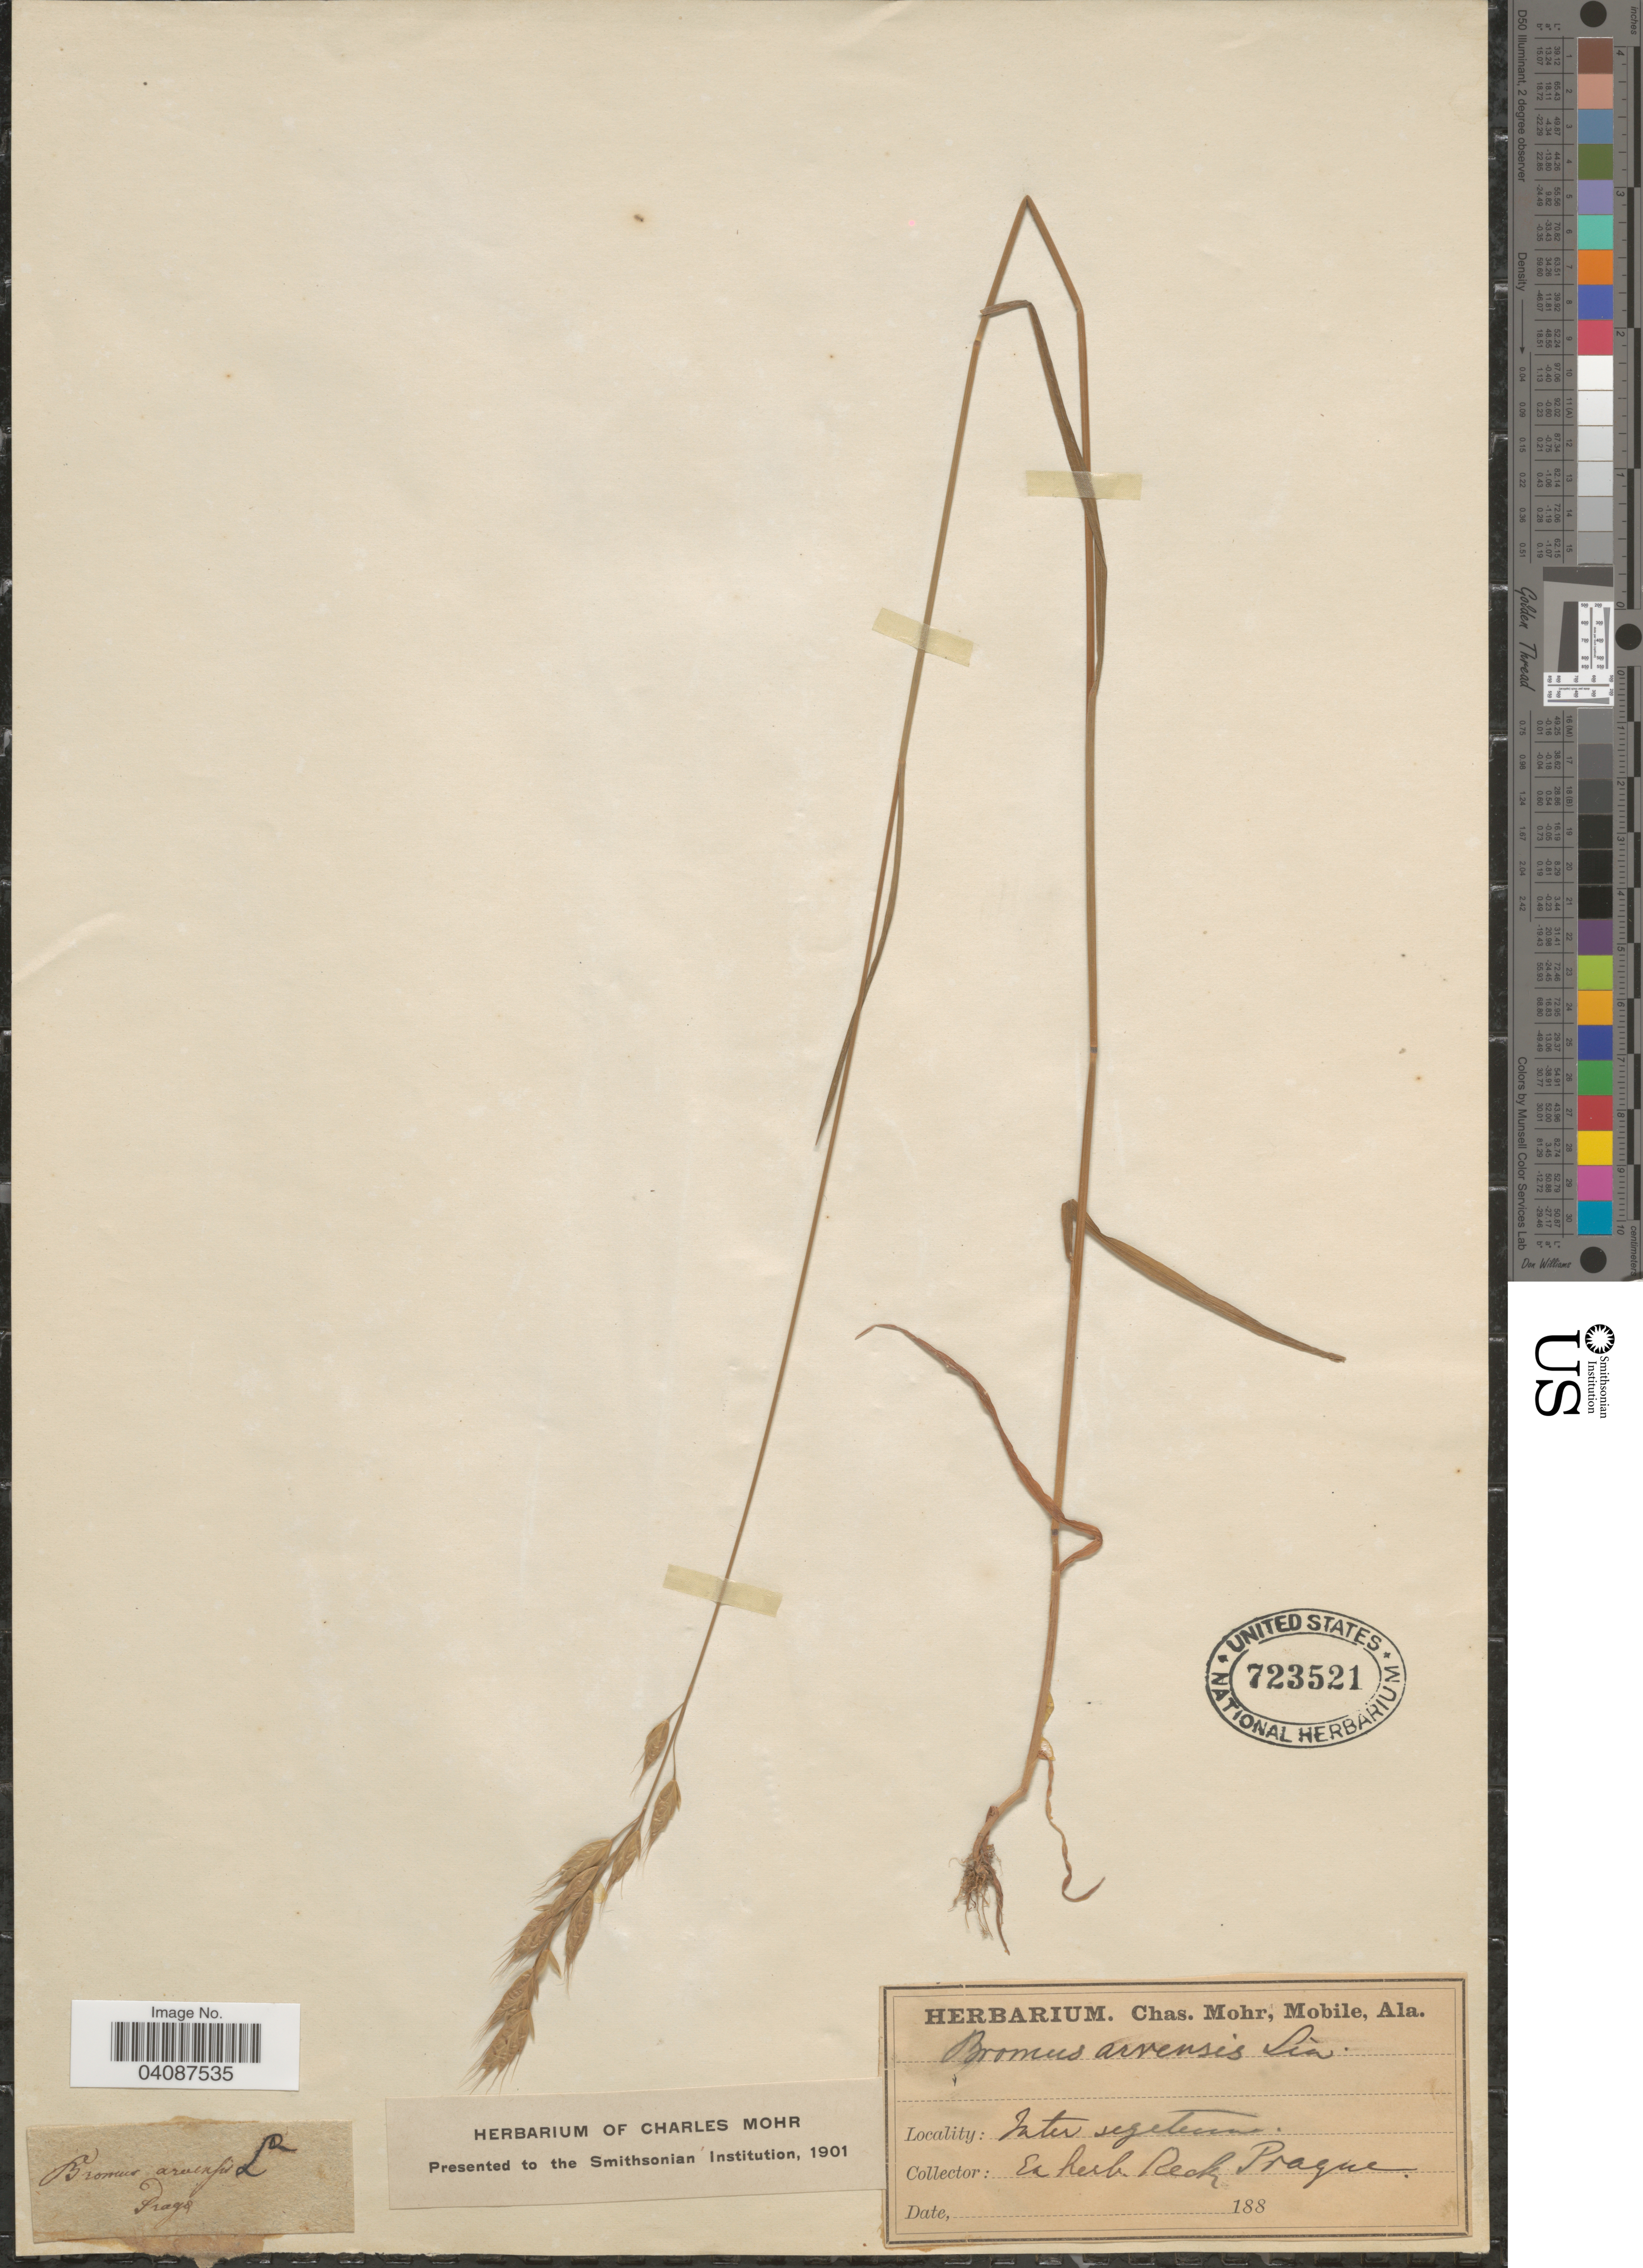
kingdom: Plantae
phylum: Tracheophyta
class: Liliopsida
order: Poales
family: Poaceae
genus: Bromus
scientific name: Bromus arvensis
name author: L.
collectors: Ex herb. Reck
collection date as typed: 188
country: Czechia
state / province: Prague, Capital District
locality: Inter segeteum.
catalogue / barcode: US 723521